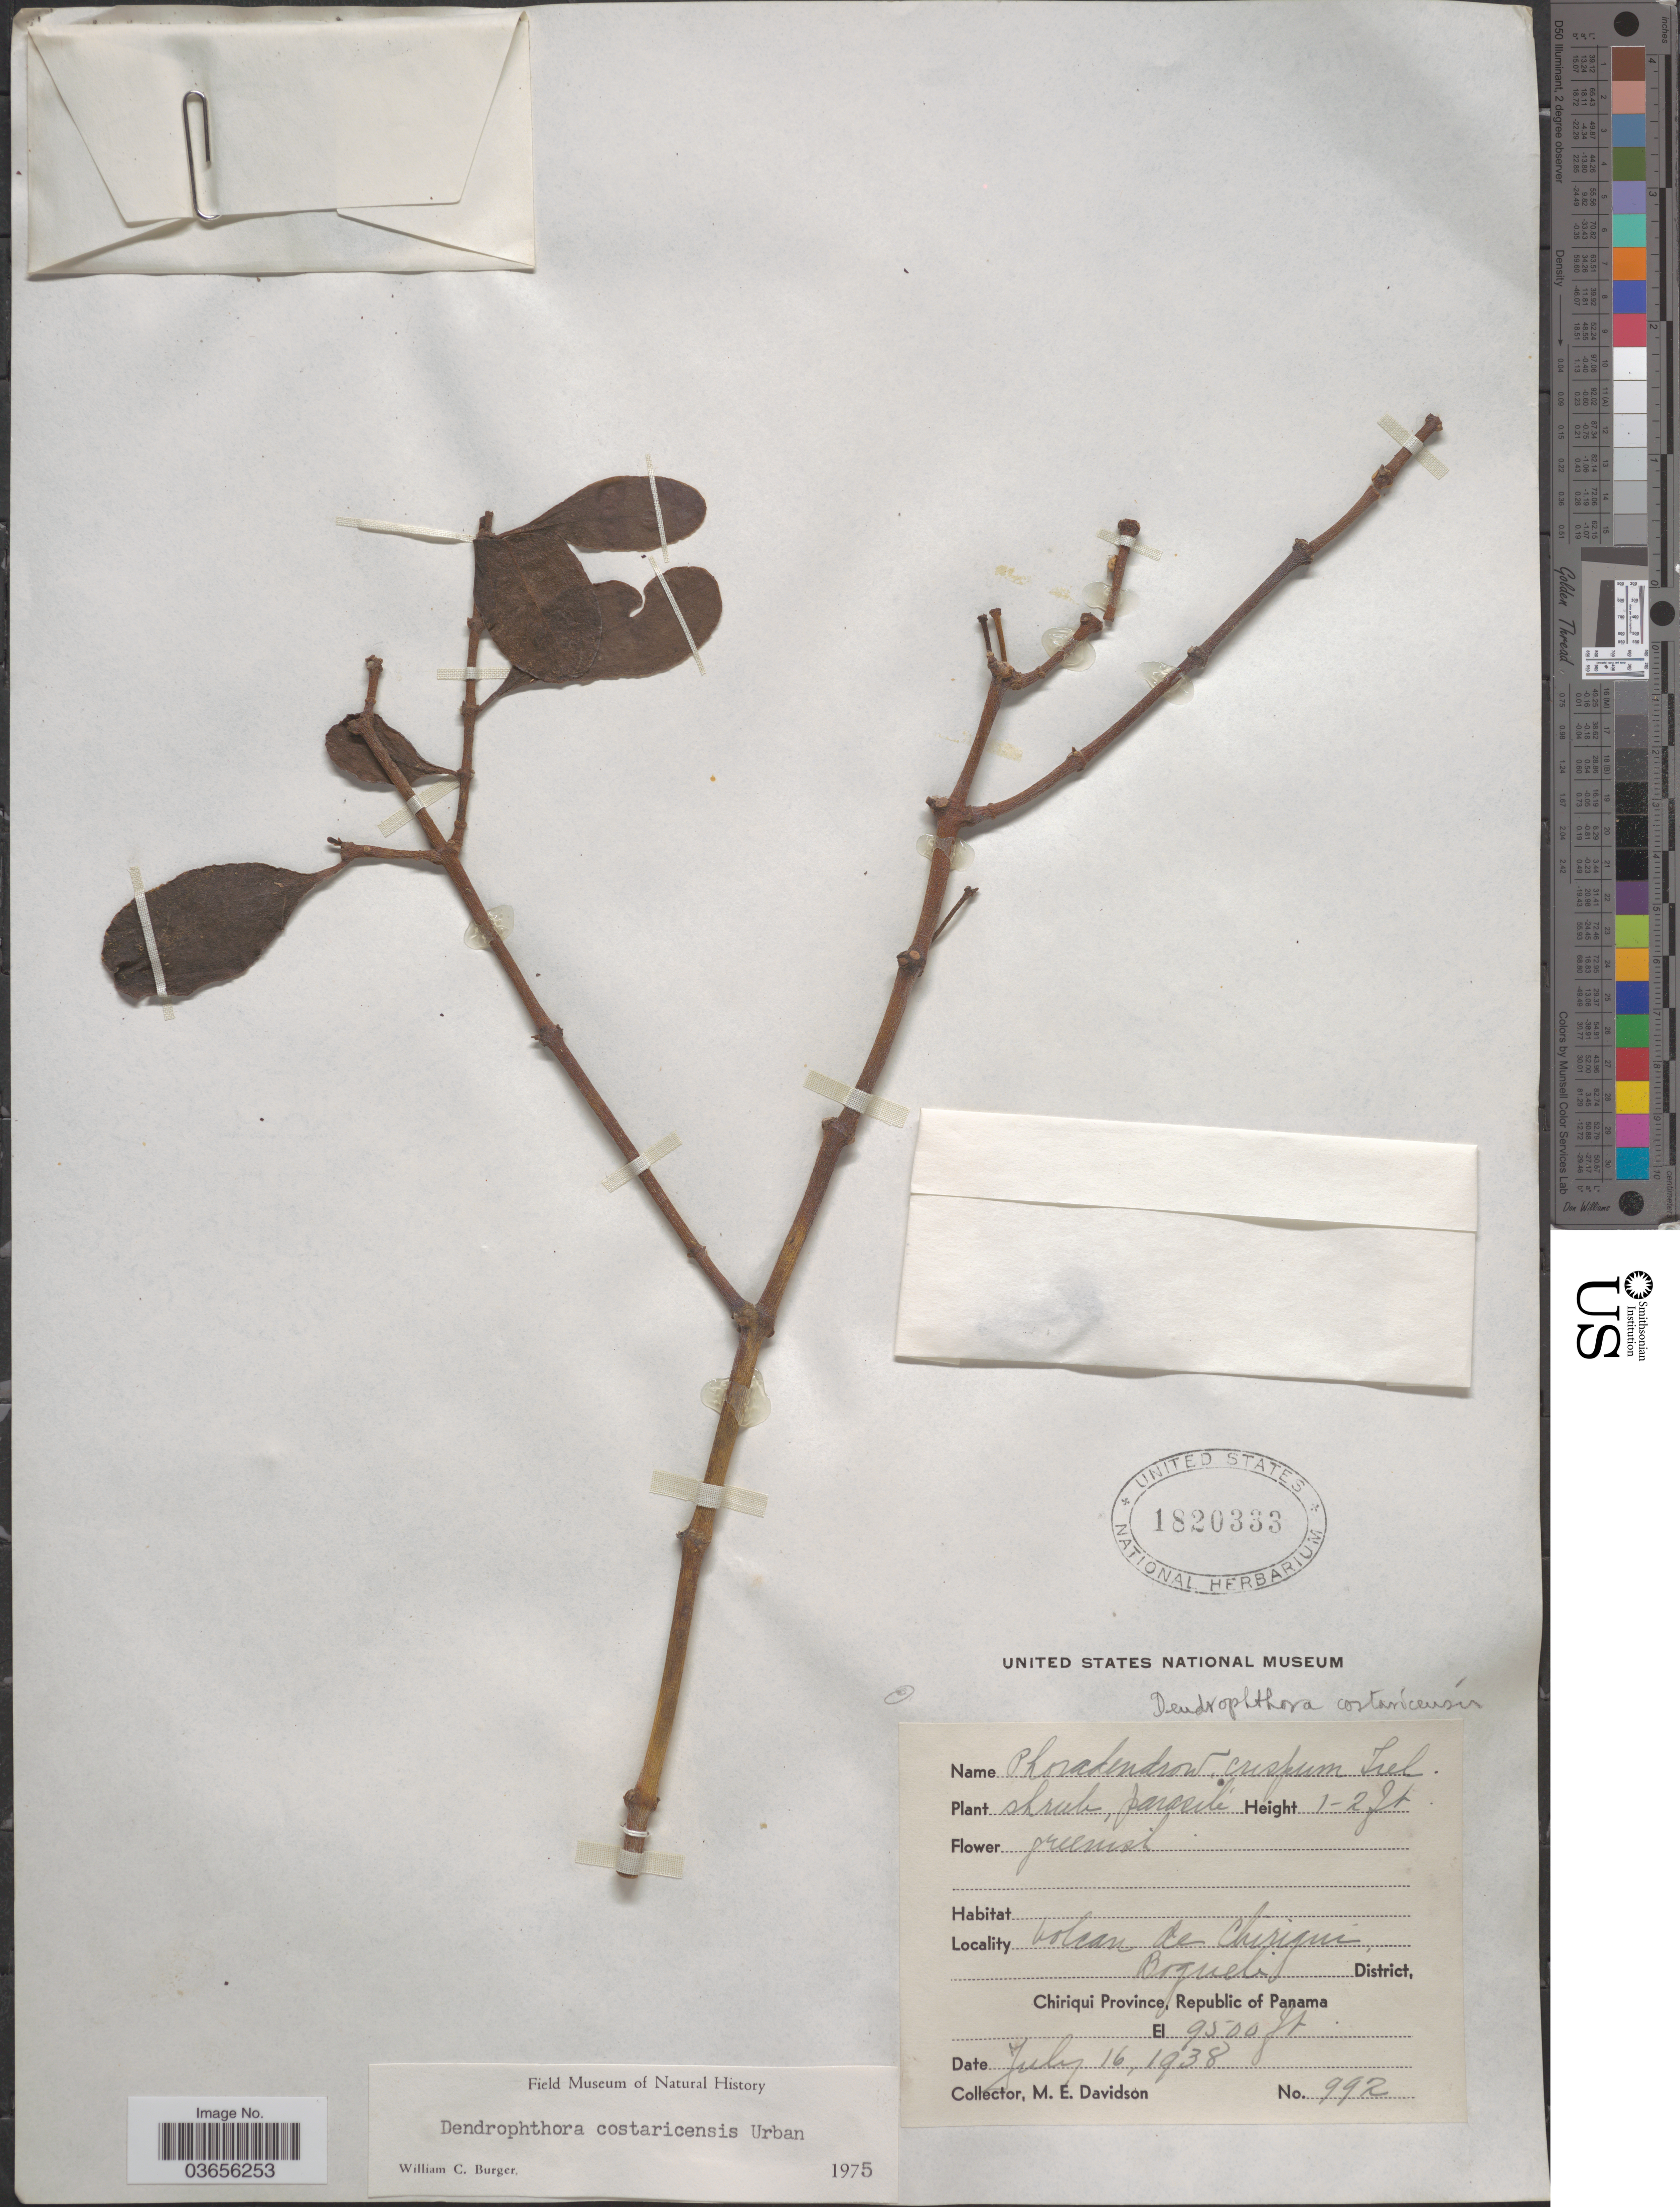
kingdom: Plantae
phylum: Tracheophyta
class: Magnoliopsida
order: Santalales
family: Viscaceae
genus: Dendrophthora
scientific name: Dendrophthora costaricensis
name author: Urb.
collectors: M. E. Davidson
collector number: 992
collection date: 1938-07-16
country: Panama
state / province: Chiriqui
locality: Volcan de Chiriqui, Boquete District.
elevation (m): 2896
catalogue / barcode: US 1820333